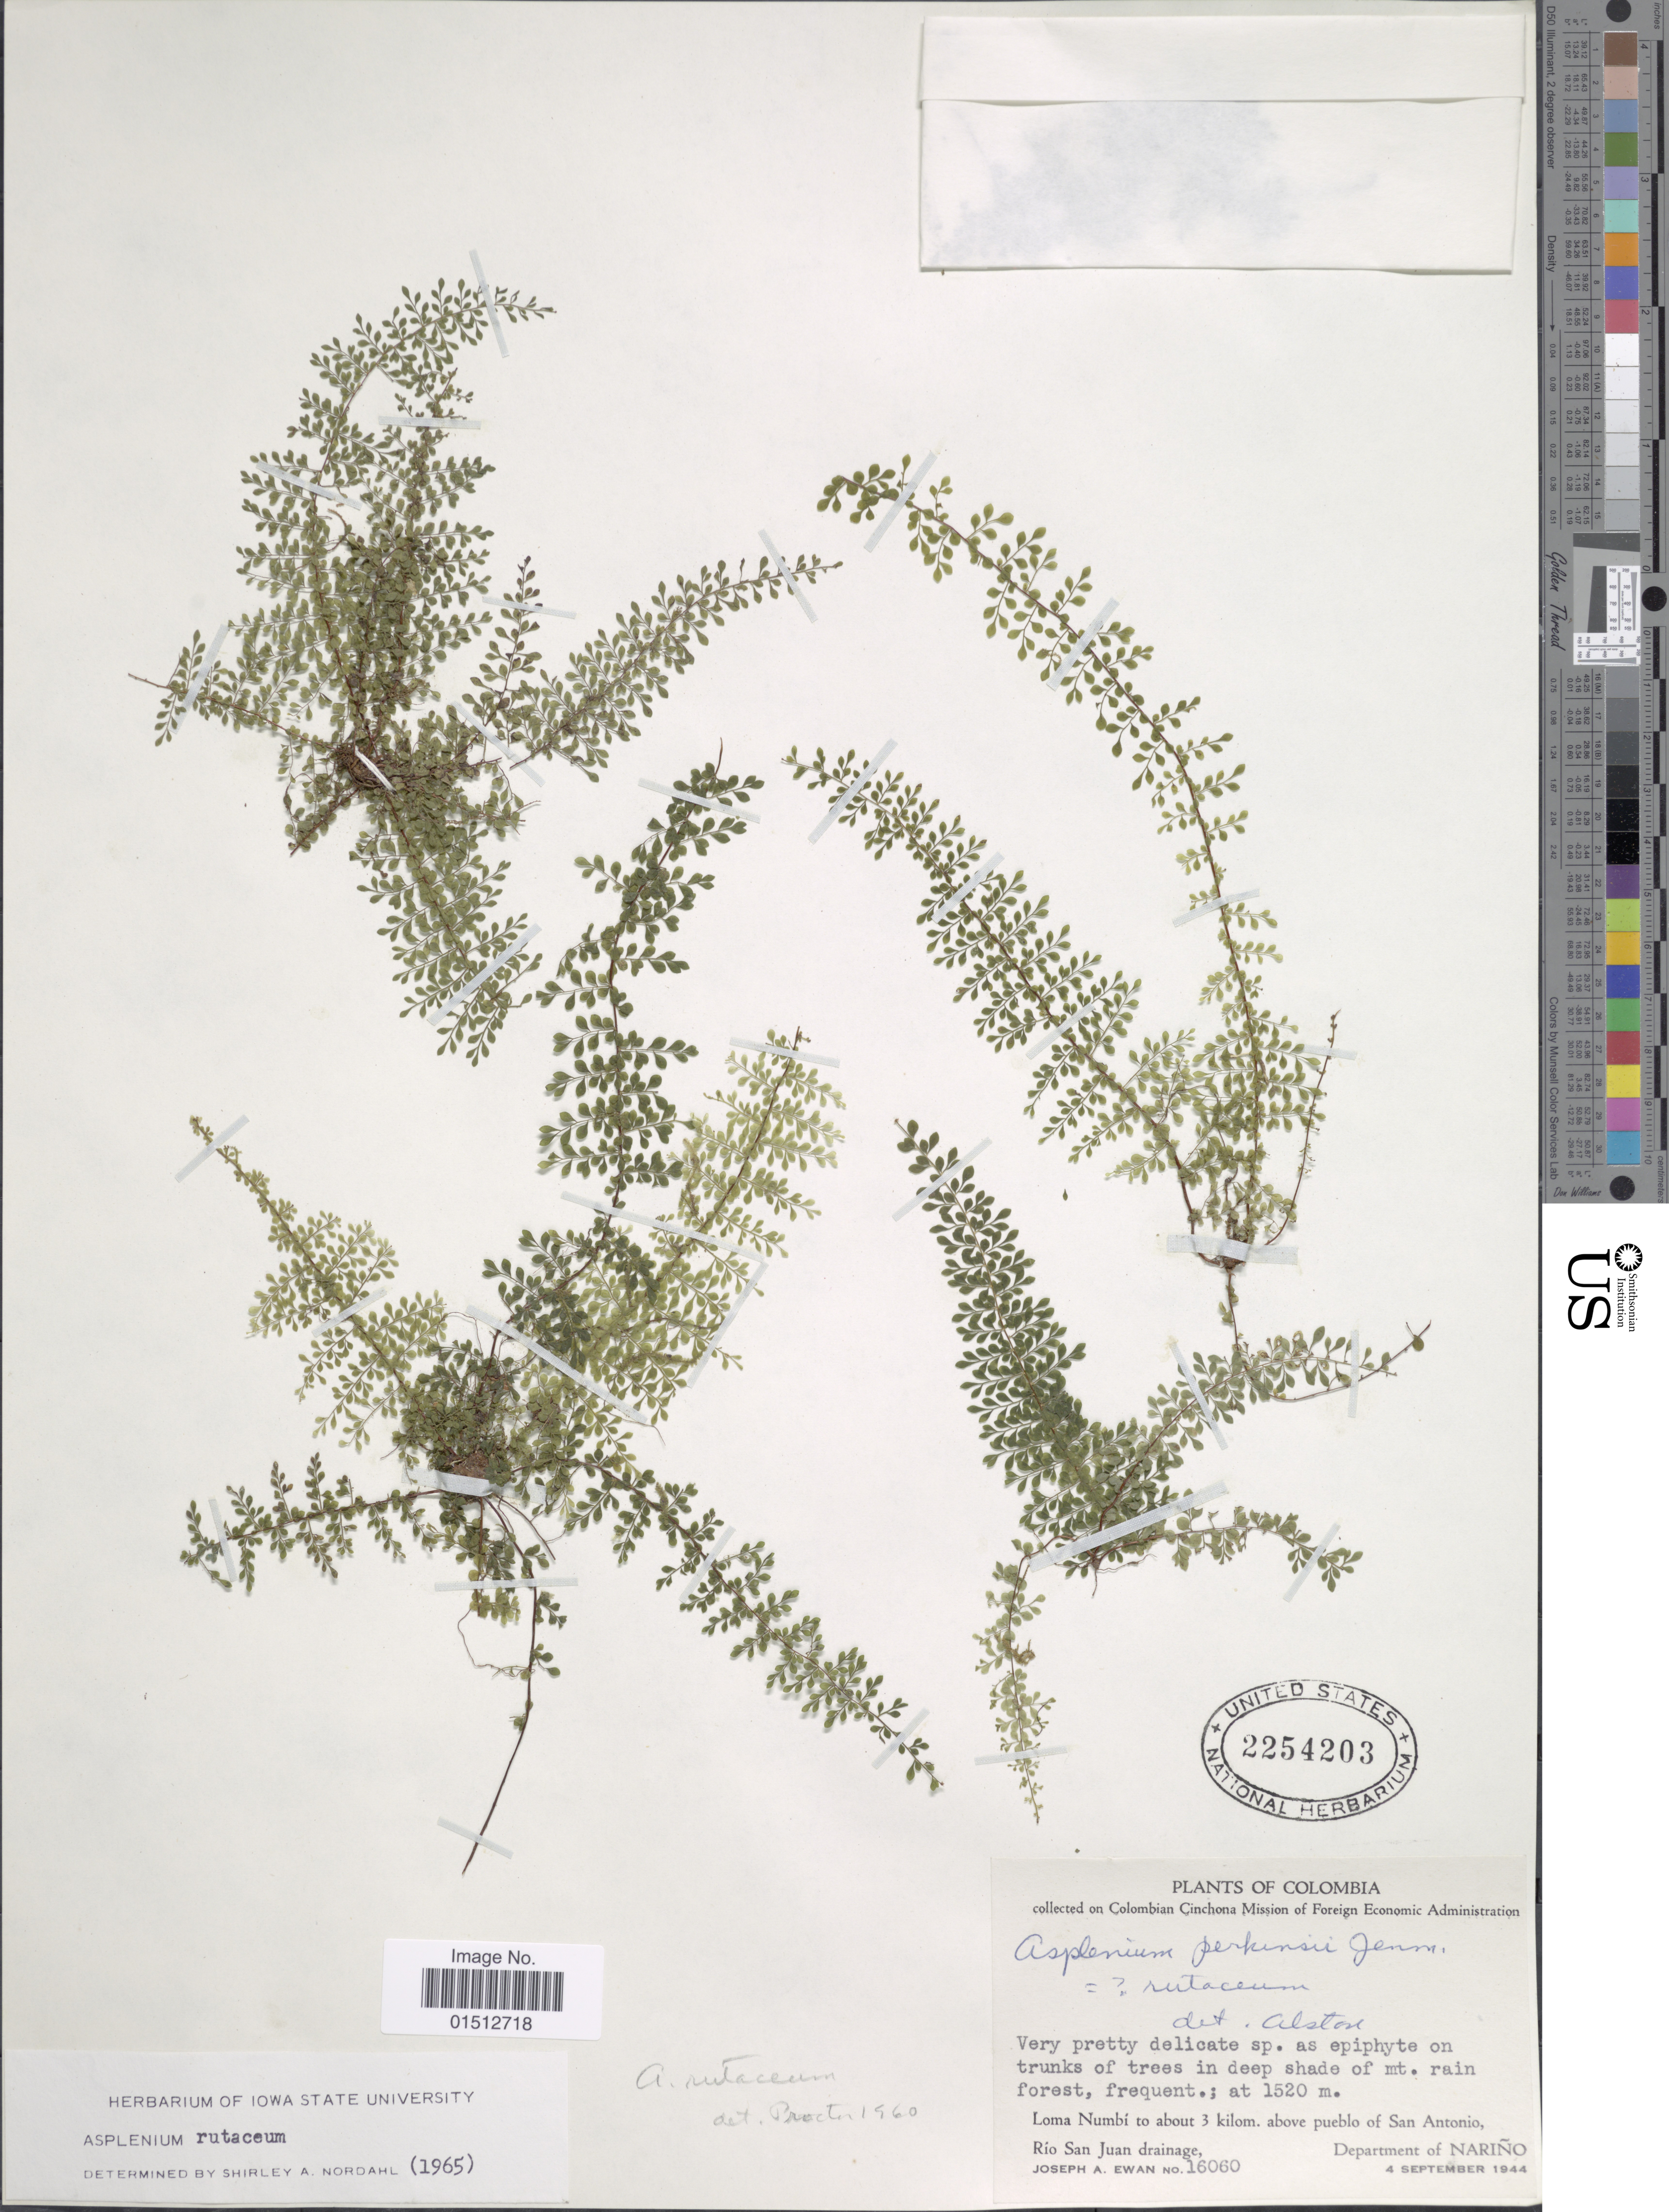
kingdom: Plantae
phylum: Tracheophyta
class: Polypodiopsida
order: Polypodiales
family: Aspleniaceae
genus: Asplenium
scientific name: Asplenium rutaceum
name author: (Willd.) Mett.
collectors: J. A. Ewan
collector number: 16060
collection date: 1944-09-04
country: Colombia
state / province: Nariño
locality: Colombia. Loma Numbi to about 3 kilom. above pueblo of San Antonio, Rio San Juan drainage.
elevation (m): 1520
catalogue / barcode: US 2254203